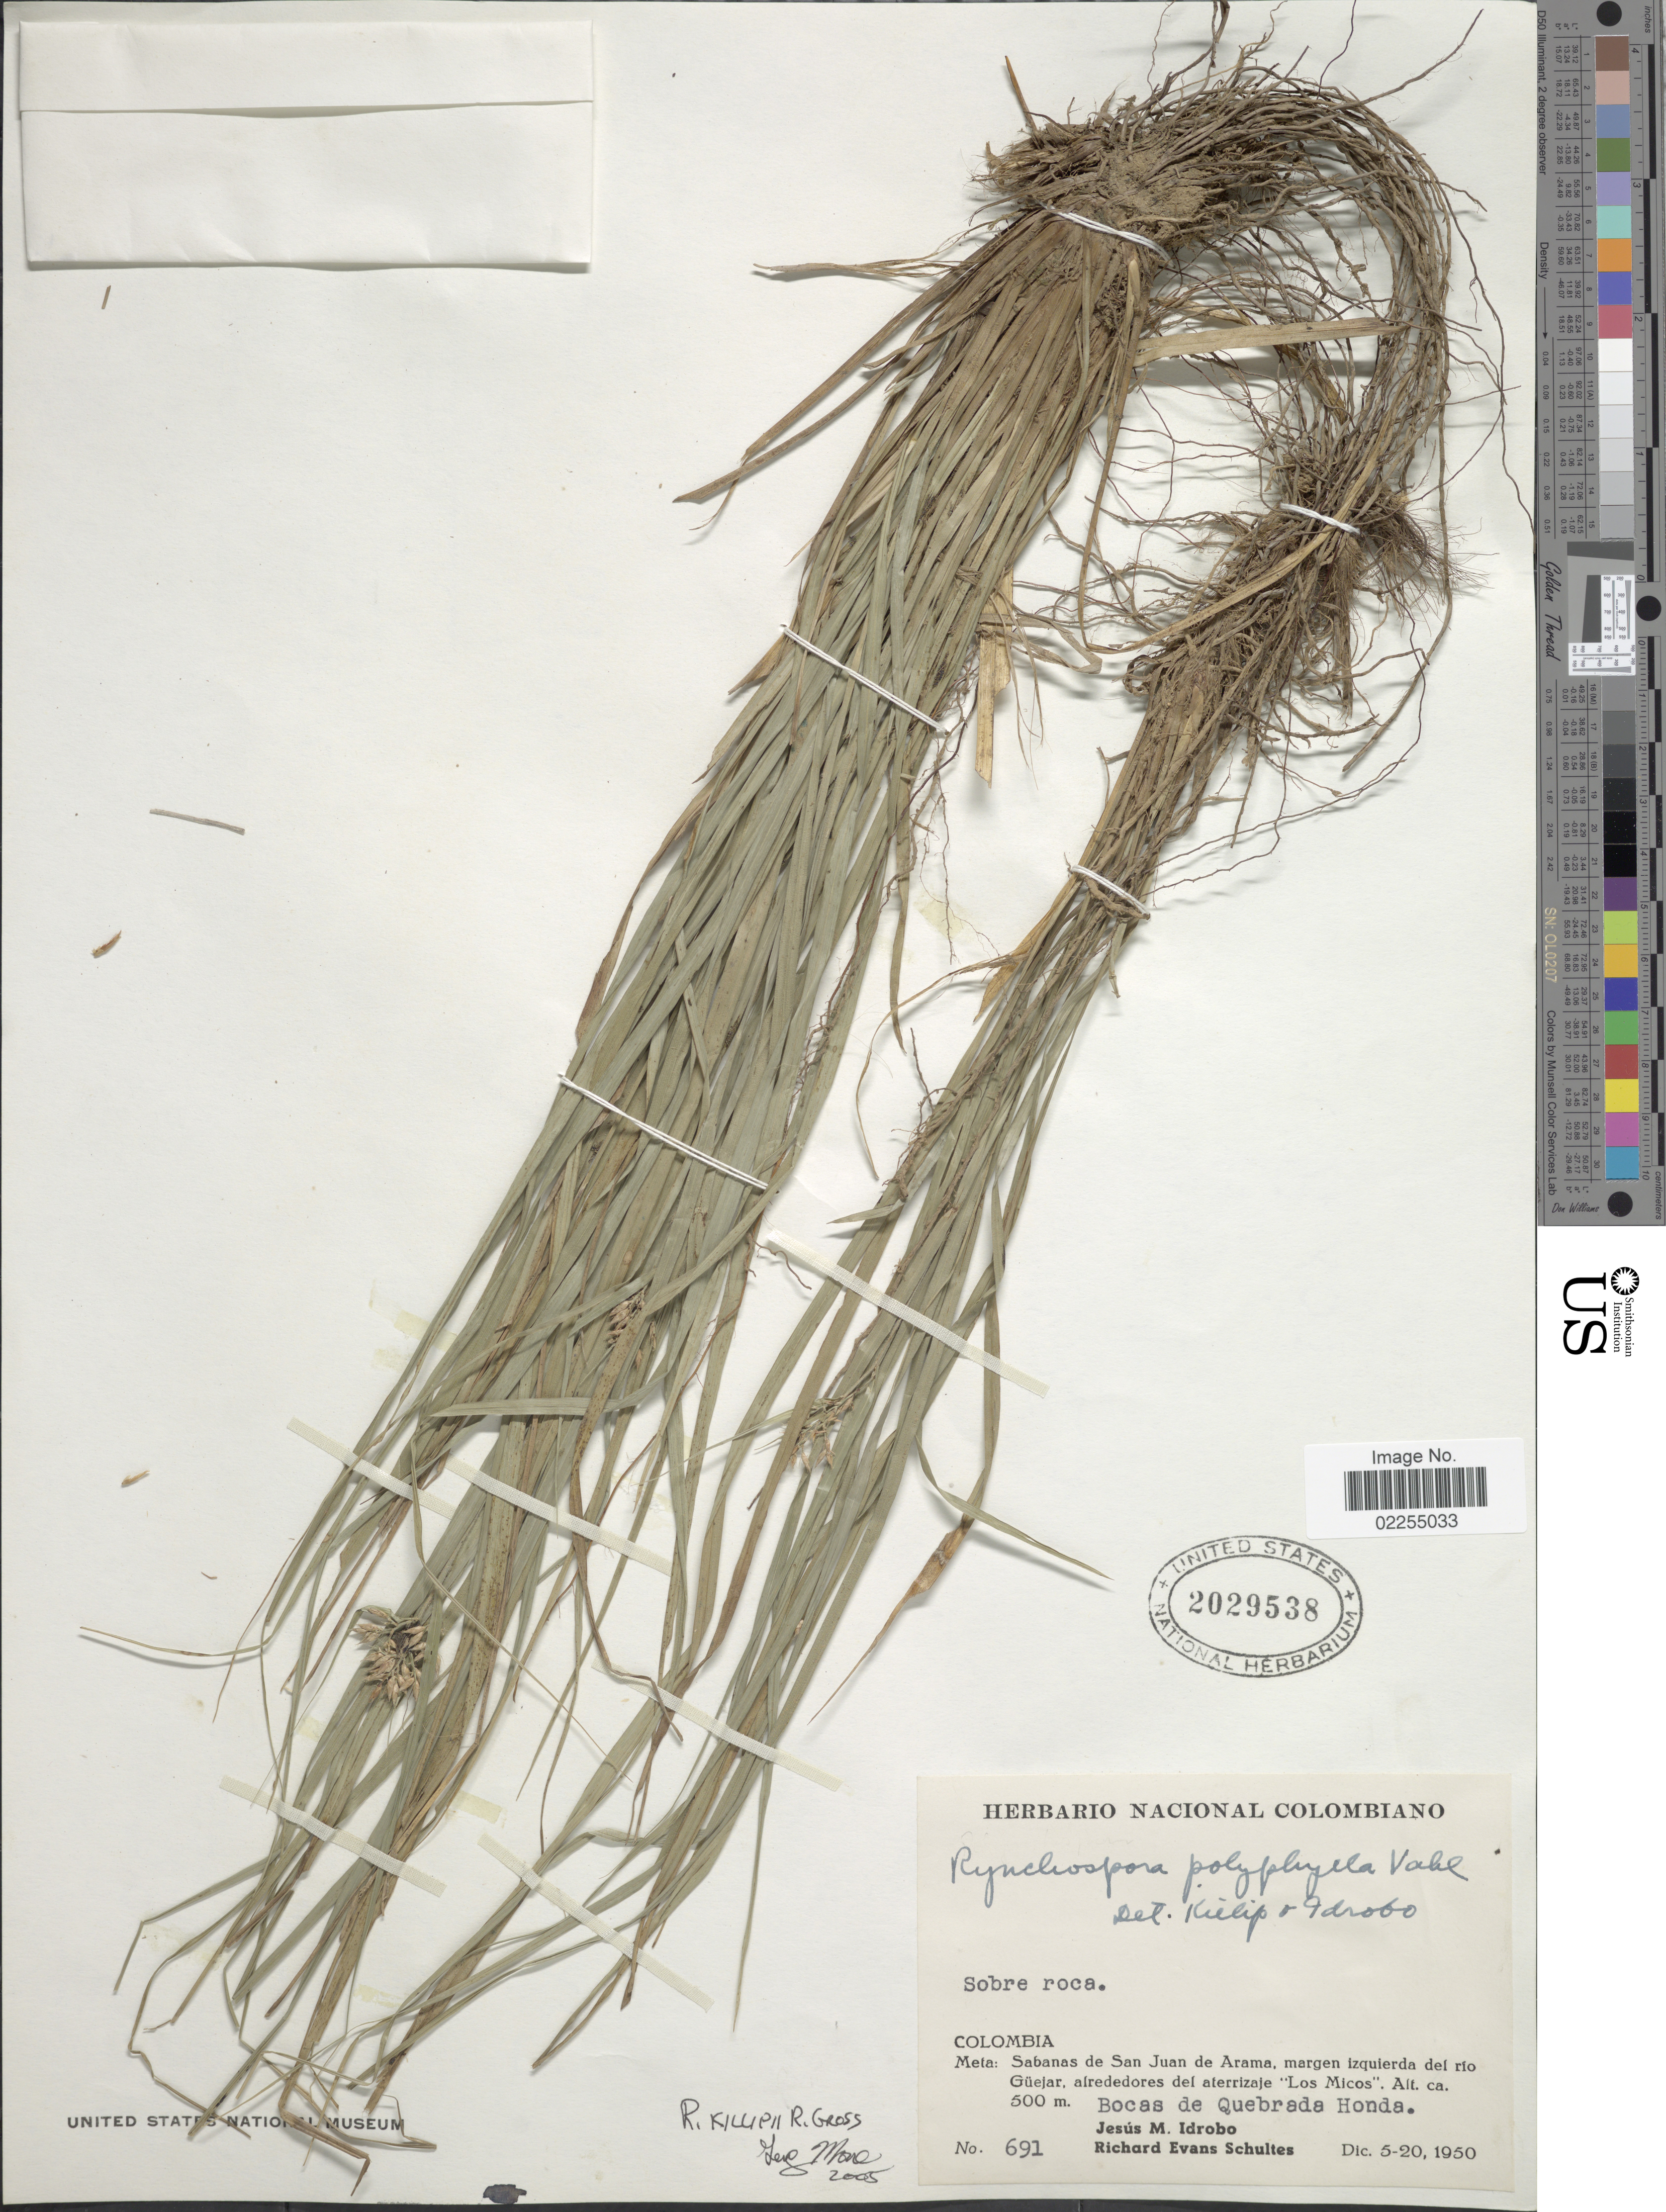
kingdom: Plantae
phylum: Tracheophyta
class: Liliopsida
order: Poales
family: Cyperaceae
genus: Rhynchospora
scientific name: Rhynchospora killipii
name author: Gross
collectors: J. M. Idrobo & R. E. Schultes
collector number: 691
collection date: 1950-12-05/1950-12-20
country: Colombia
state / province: Meta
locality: Sabanas de San Juan de Arama, margen izquierda del rio Guejar, alrededores del alerrizaje "Los Micos", Bocas de Quebrada Honda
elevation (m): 500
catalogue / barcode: US 2029538